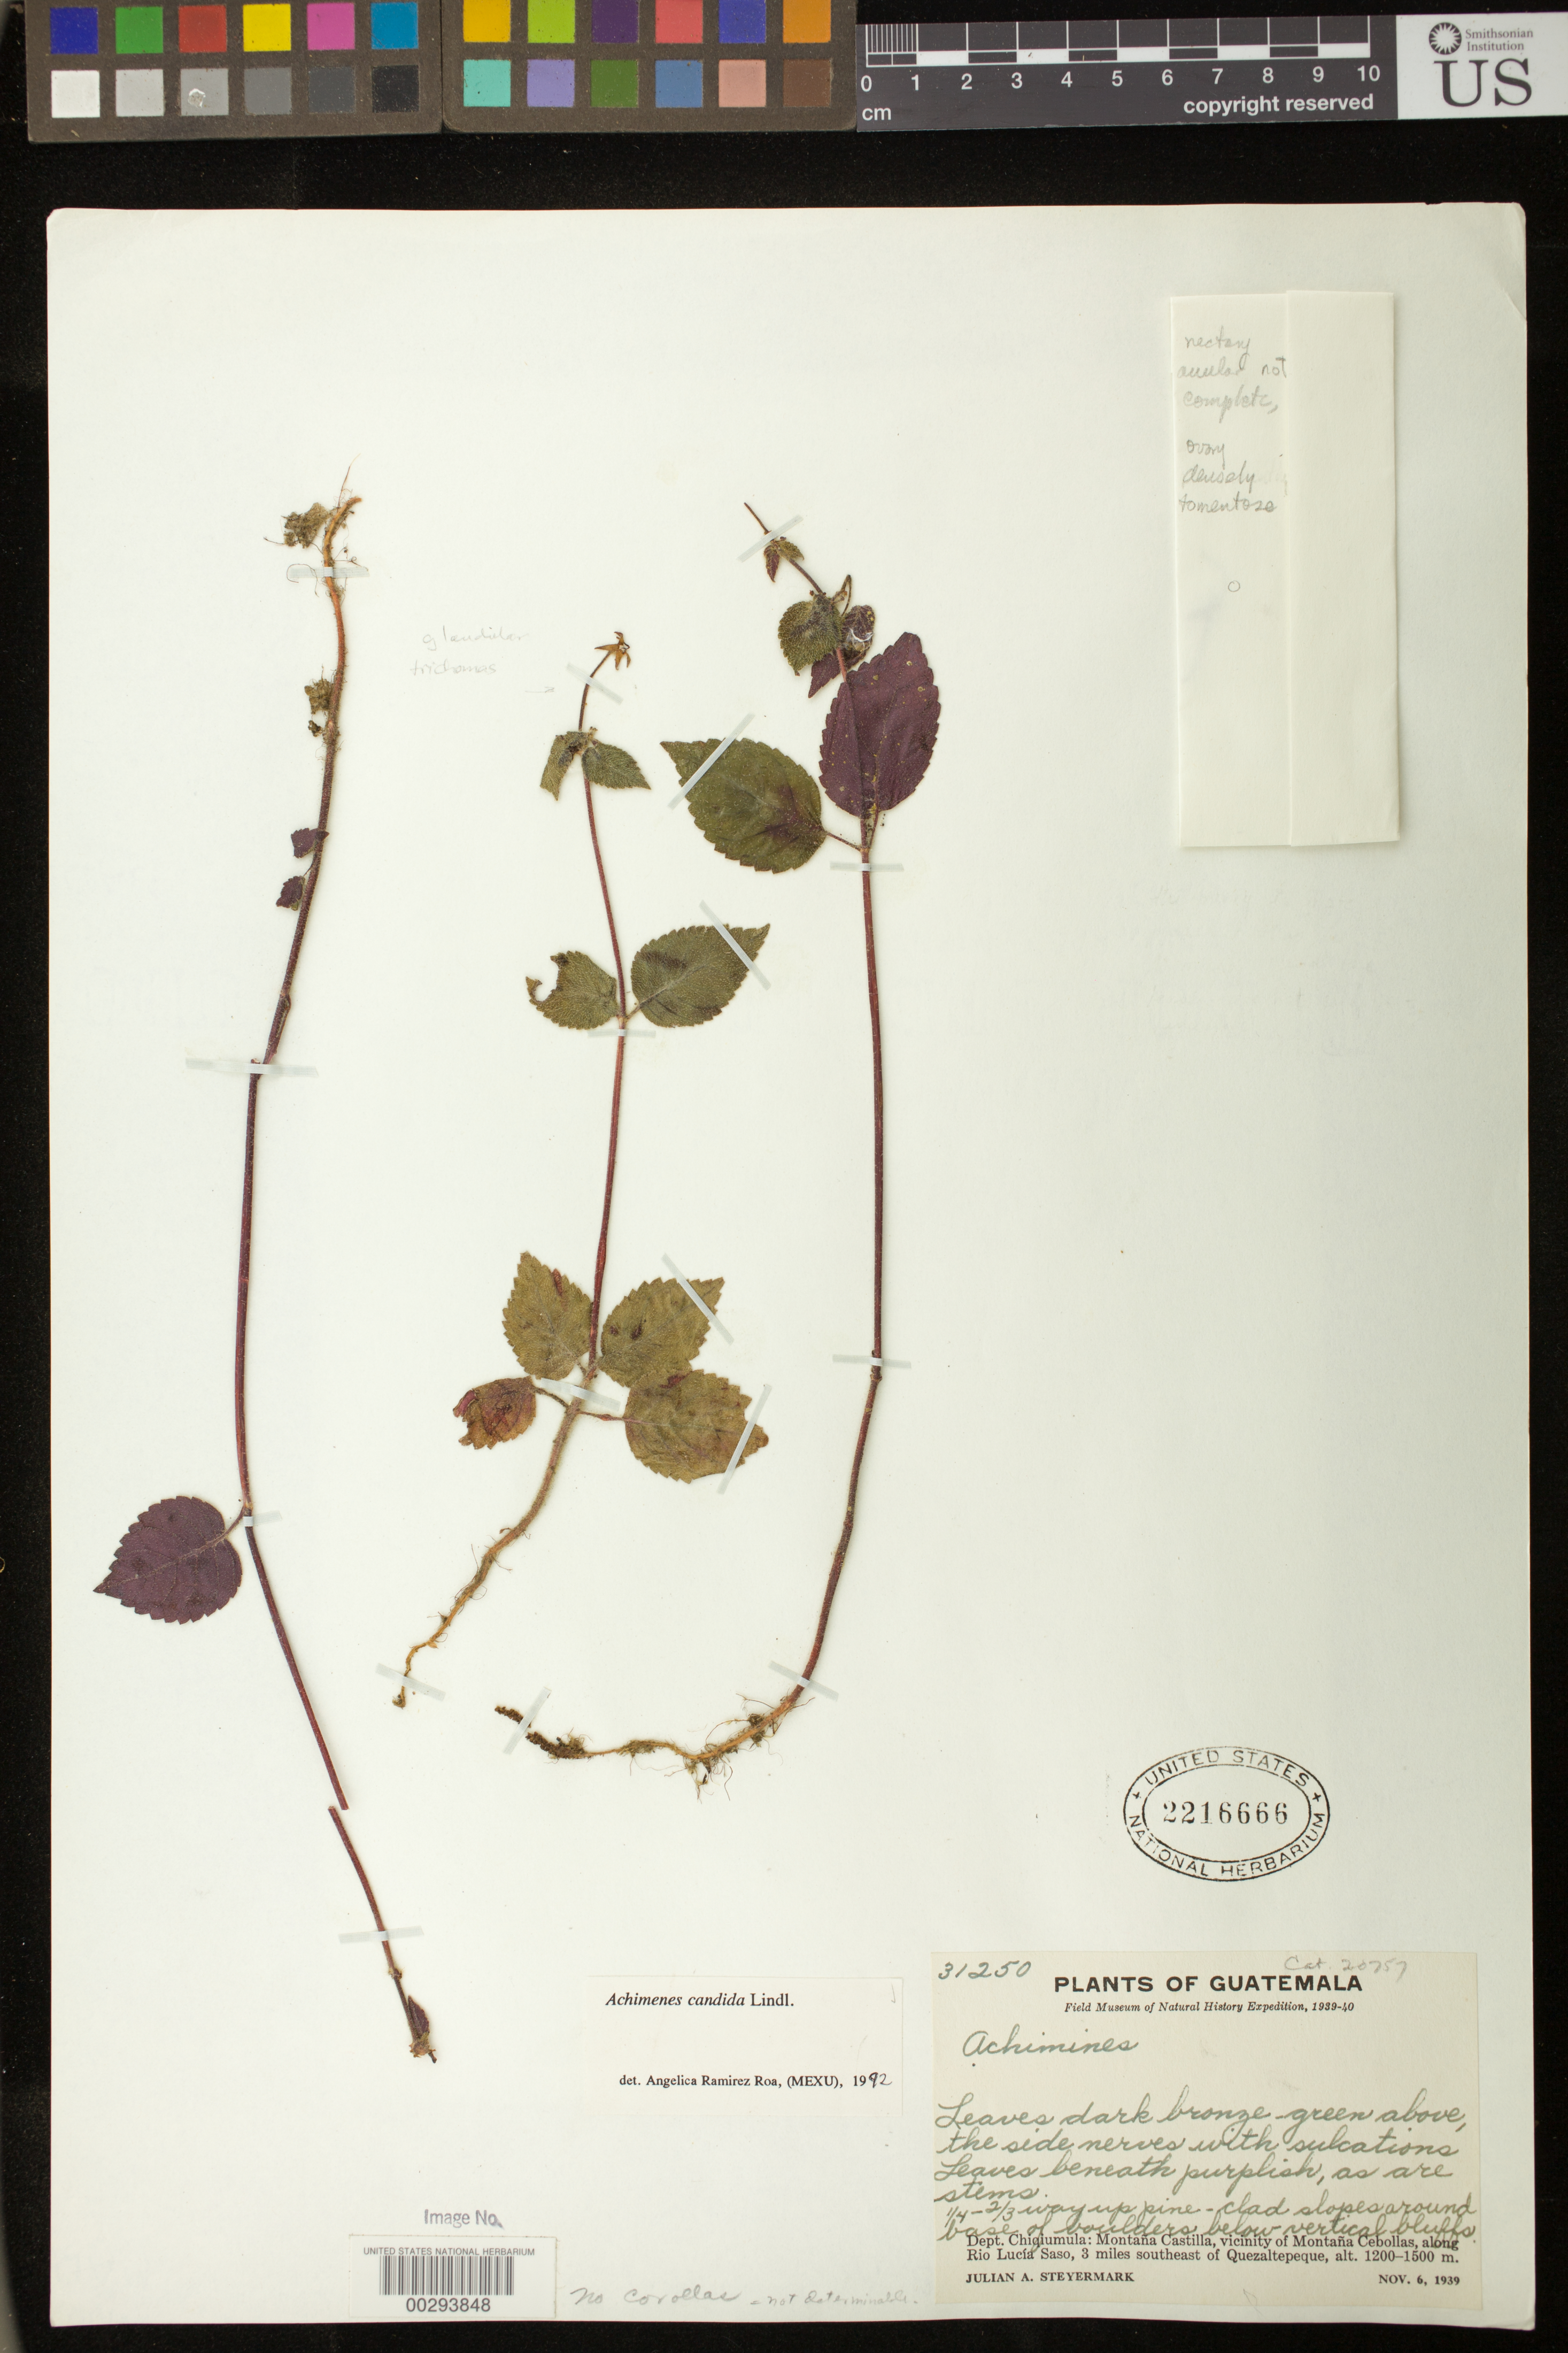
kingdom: Plantae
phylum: Tracheophyta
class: Magnoliopsida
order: Lamiales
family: Gesneriaceae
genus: Achimenes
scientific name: Achimenes candida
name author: Lindl.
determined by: Skog, Laurence E.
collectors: J. Steyermark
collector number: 31250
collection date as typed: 06 Nov 1939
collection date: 1939-11-06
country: Guatemala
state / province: Chiquimula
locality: Montaña Castilla, vicinity of Montaña Cebollas, along Rio Lucía Saso, 3 mi SE of Quezaltepeque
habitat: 1/4-2/3 way up pine-clad slopes around base of boulders below vertical bluffs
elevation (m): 1200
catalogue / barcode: US 2216666